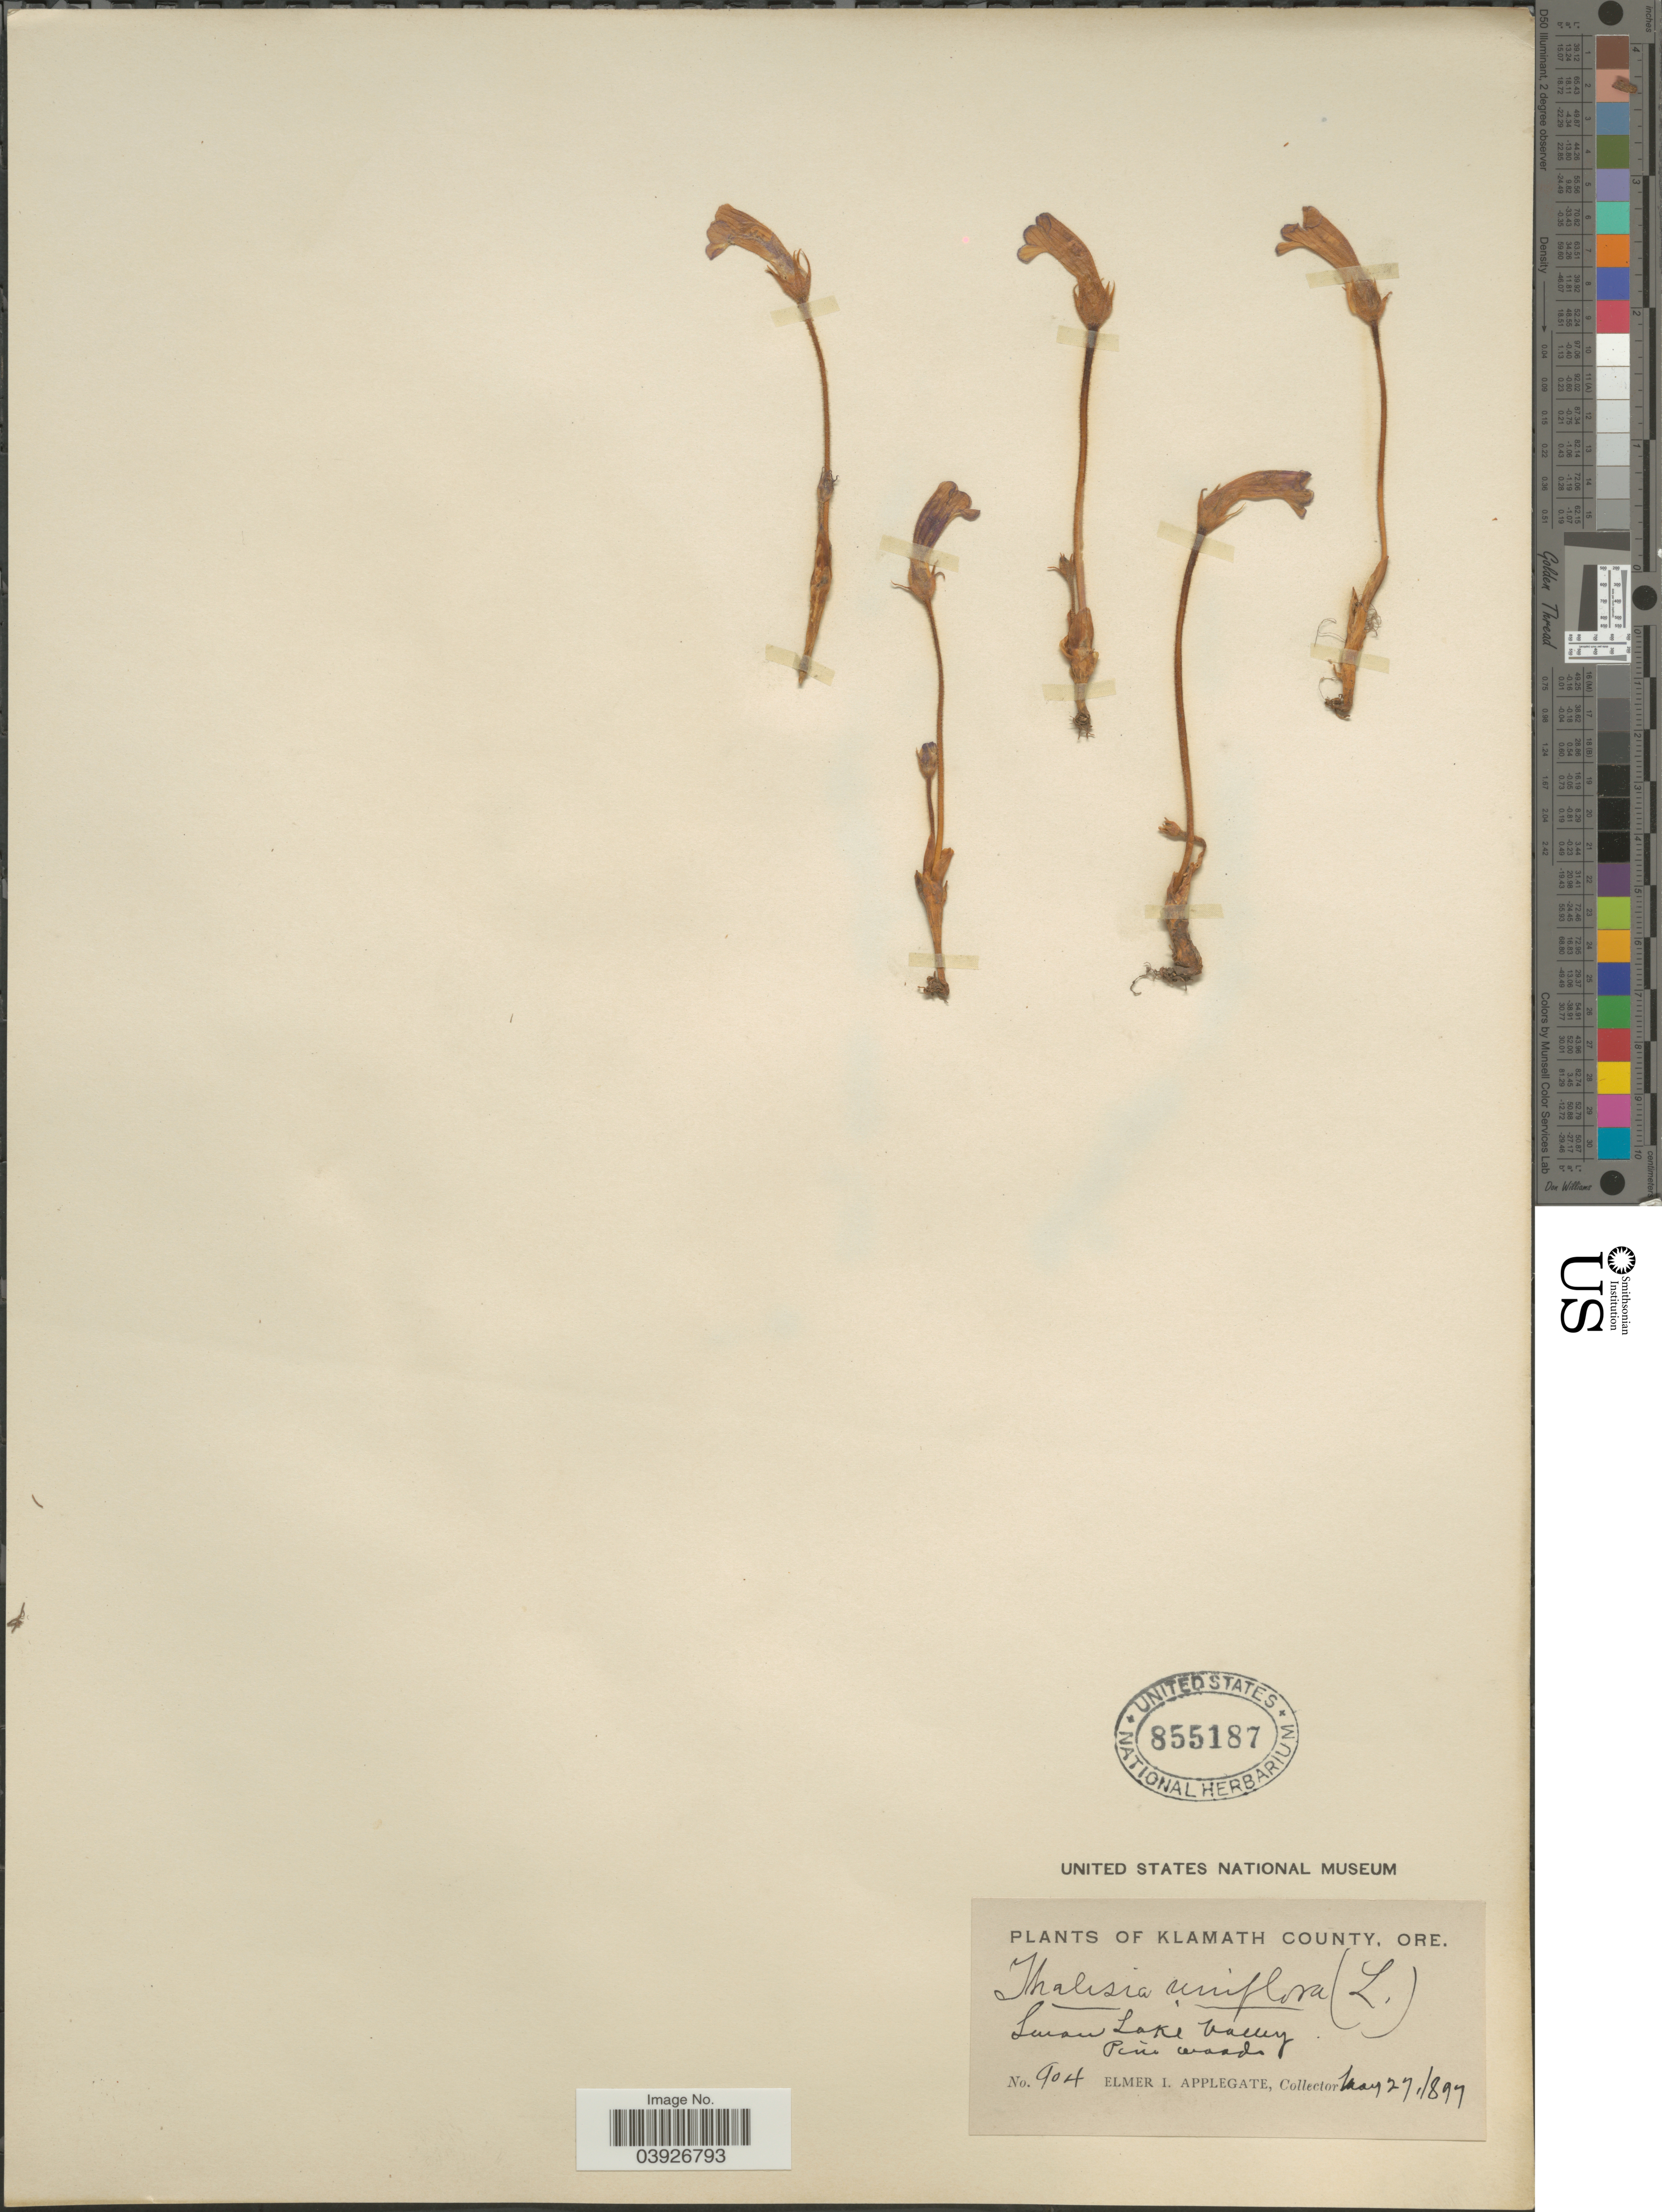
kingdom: Plantae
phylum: Tracheophyta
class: Magnoliopsida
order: Lamiales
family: Orobanchaceae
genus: Aphyllon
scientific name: Aphyllon uniflorum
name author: A. Gray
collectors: E. I. Applegate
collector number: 904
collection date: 1897-05-27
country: United States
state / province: Oregon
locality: Klamath County. Swan Lake Valley.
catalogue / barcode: US 855187